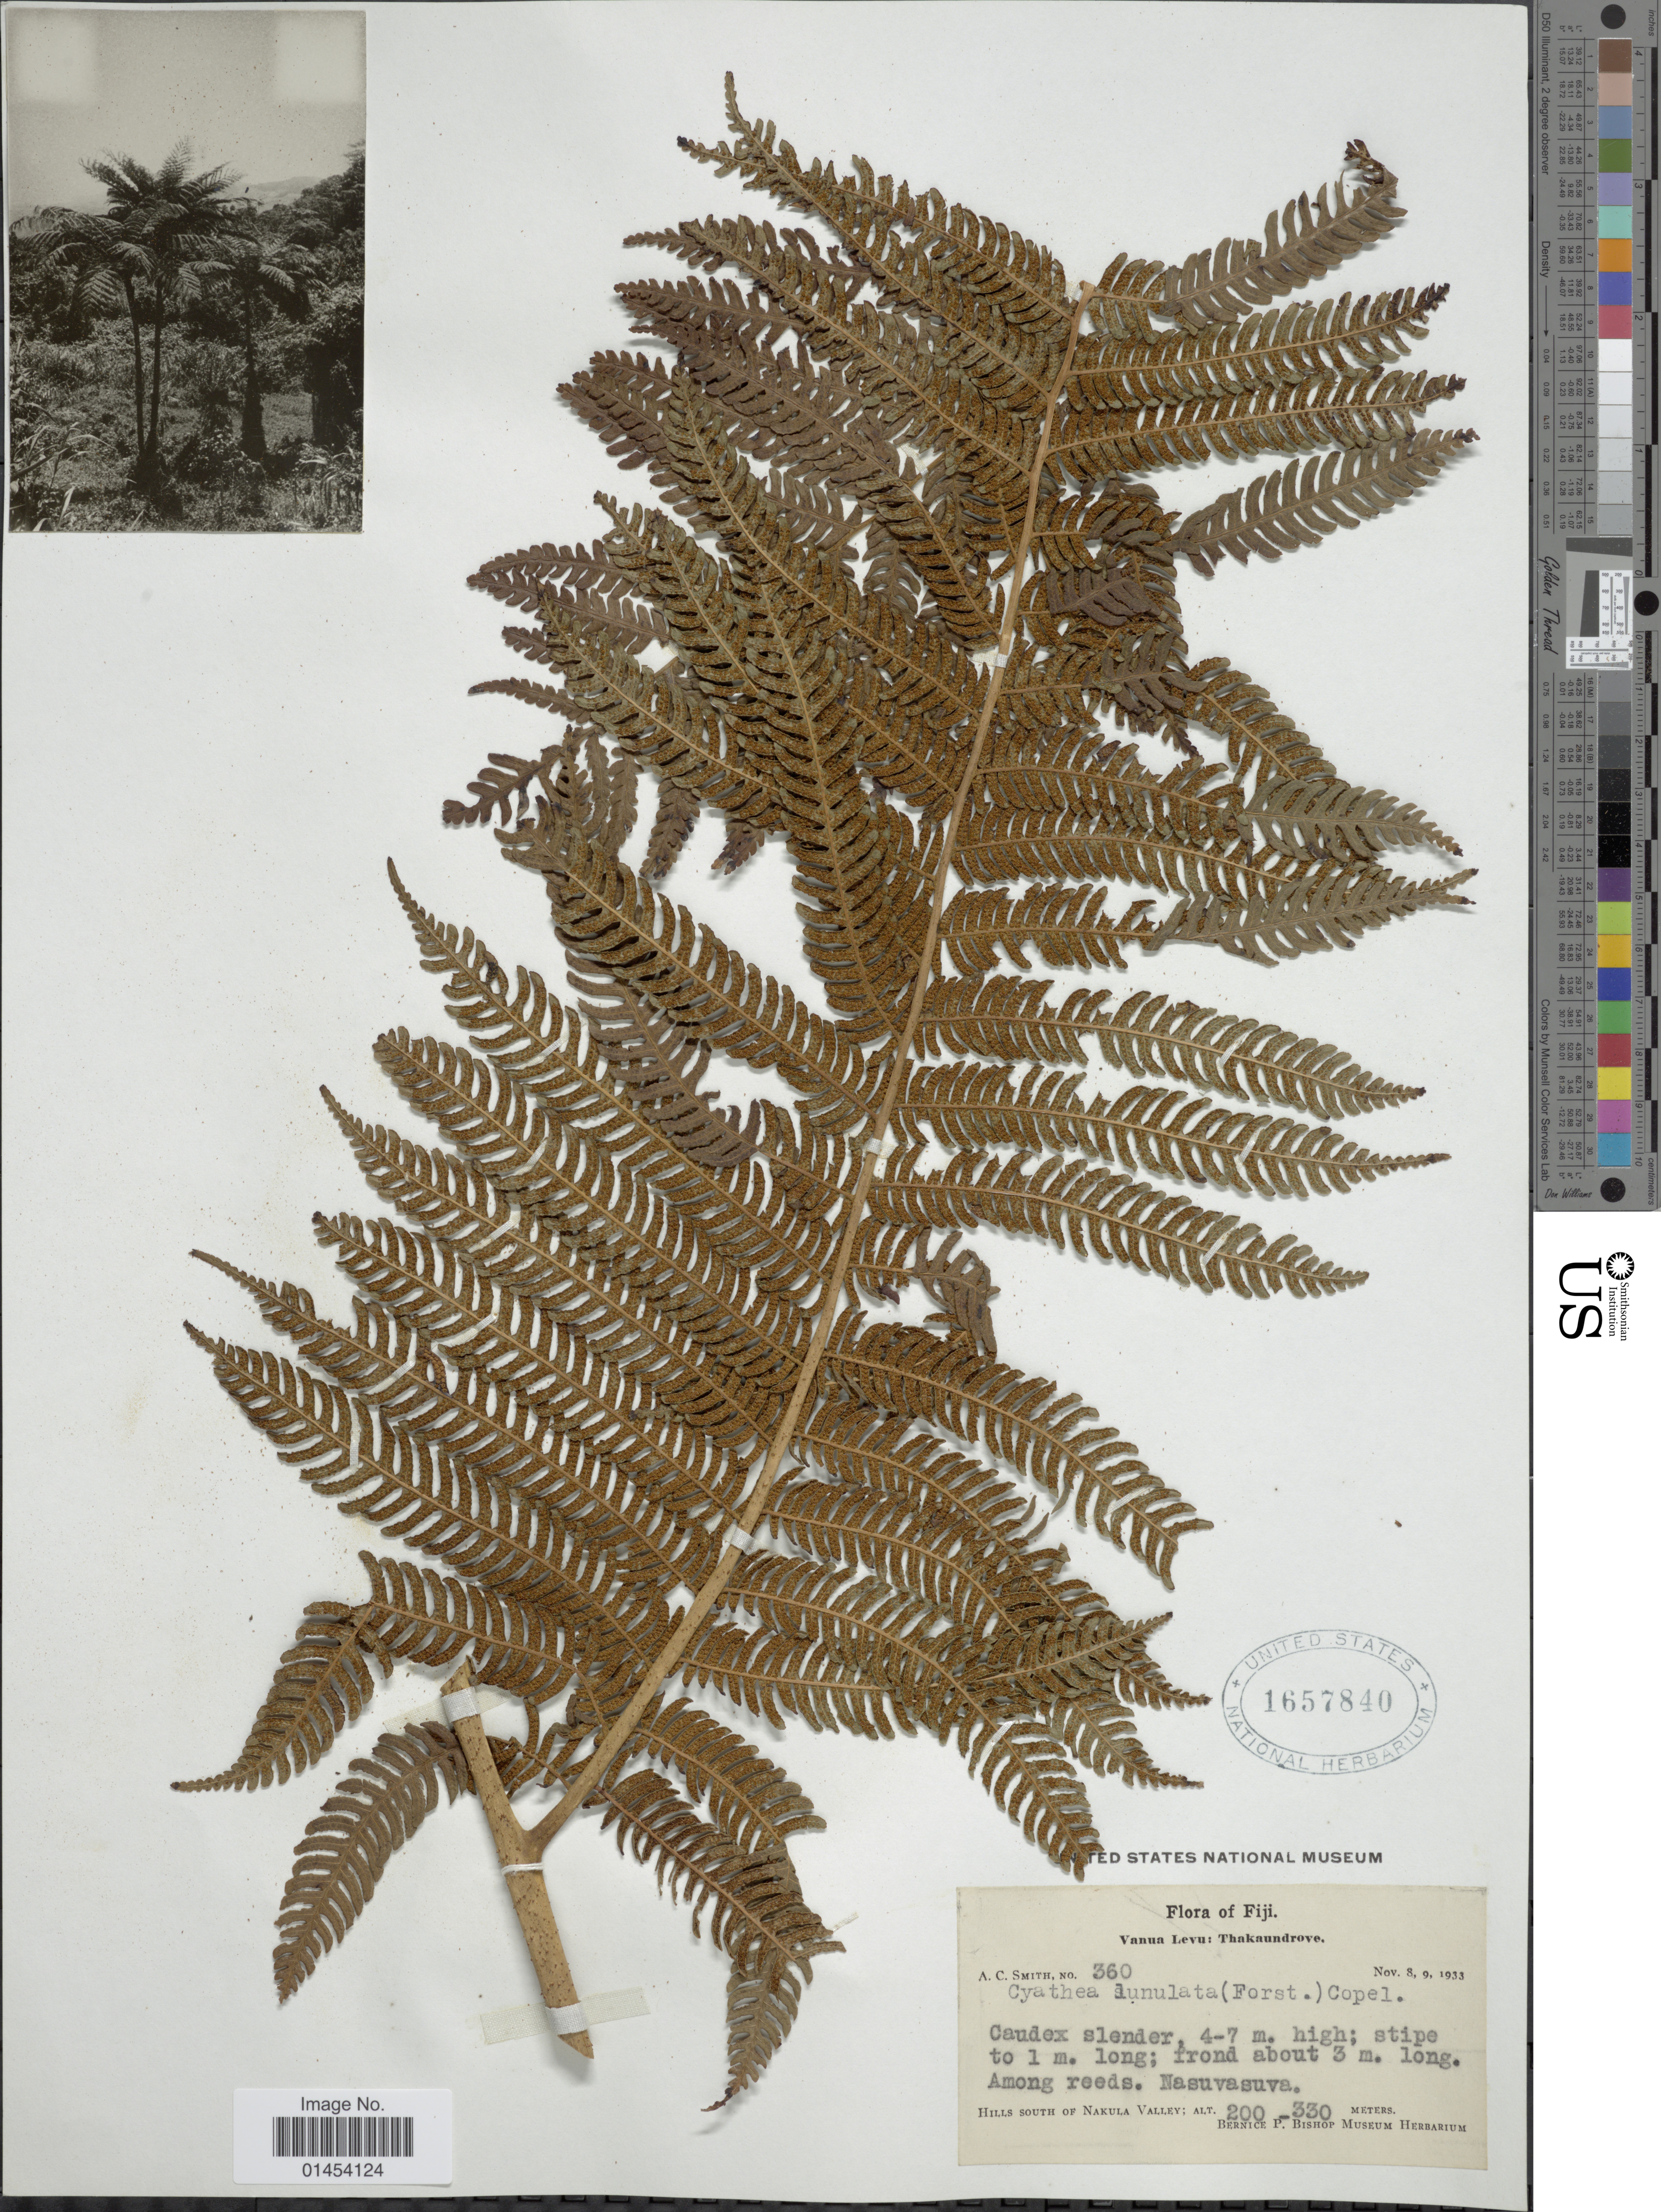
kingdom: Plantae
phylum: Tracheophyta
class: Polypodiopsida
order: Cyatheales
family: Cyatheaceae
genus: Cyathea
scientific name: Cyathea lunulata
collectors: A. C. Smith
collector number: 360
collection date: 1933-11-08/1933-11-09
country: Fiji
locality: Vanua Levu: Thakaundrove. Nasuvasuva. Hills South of Nakula Valley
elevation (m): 200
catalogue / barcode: US 1657840